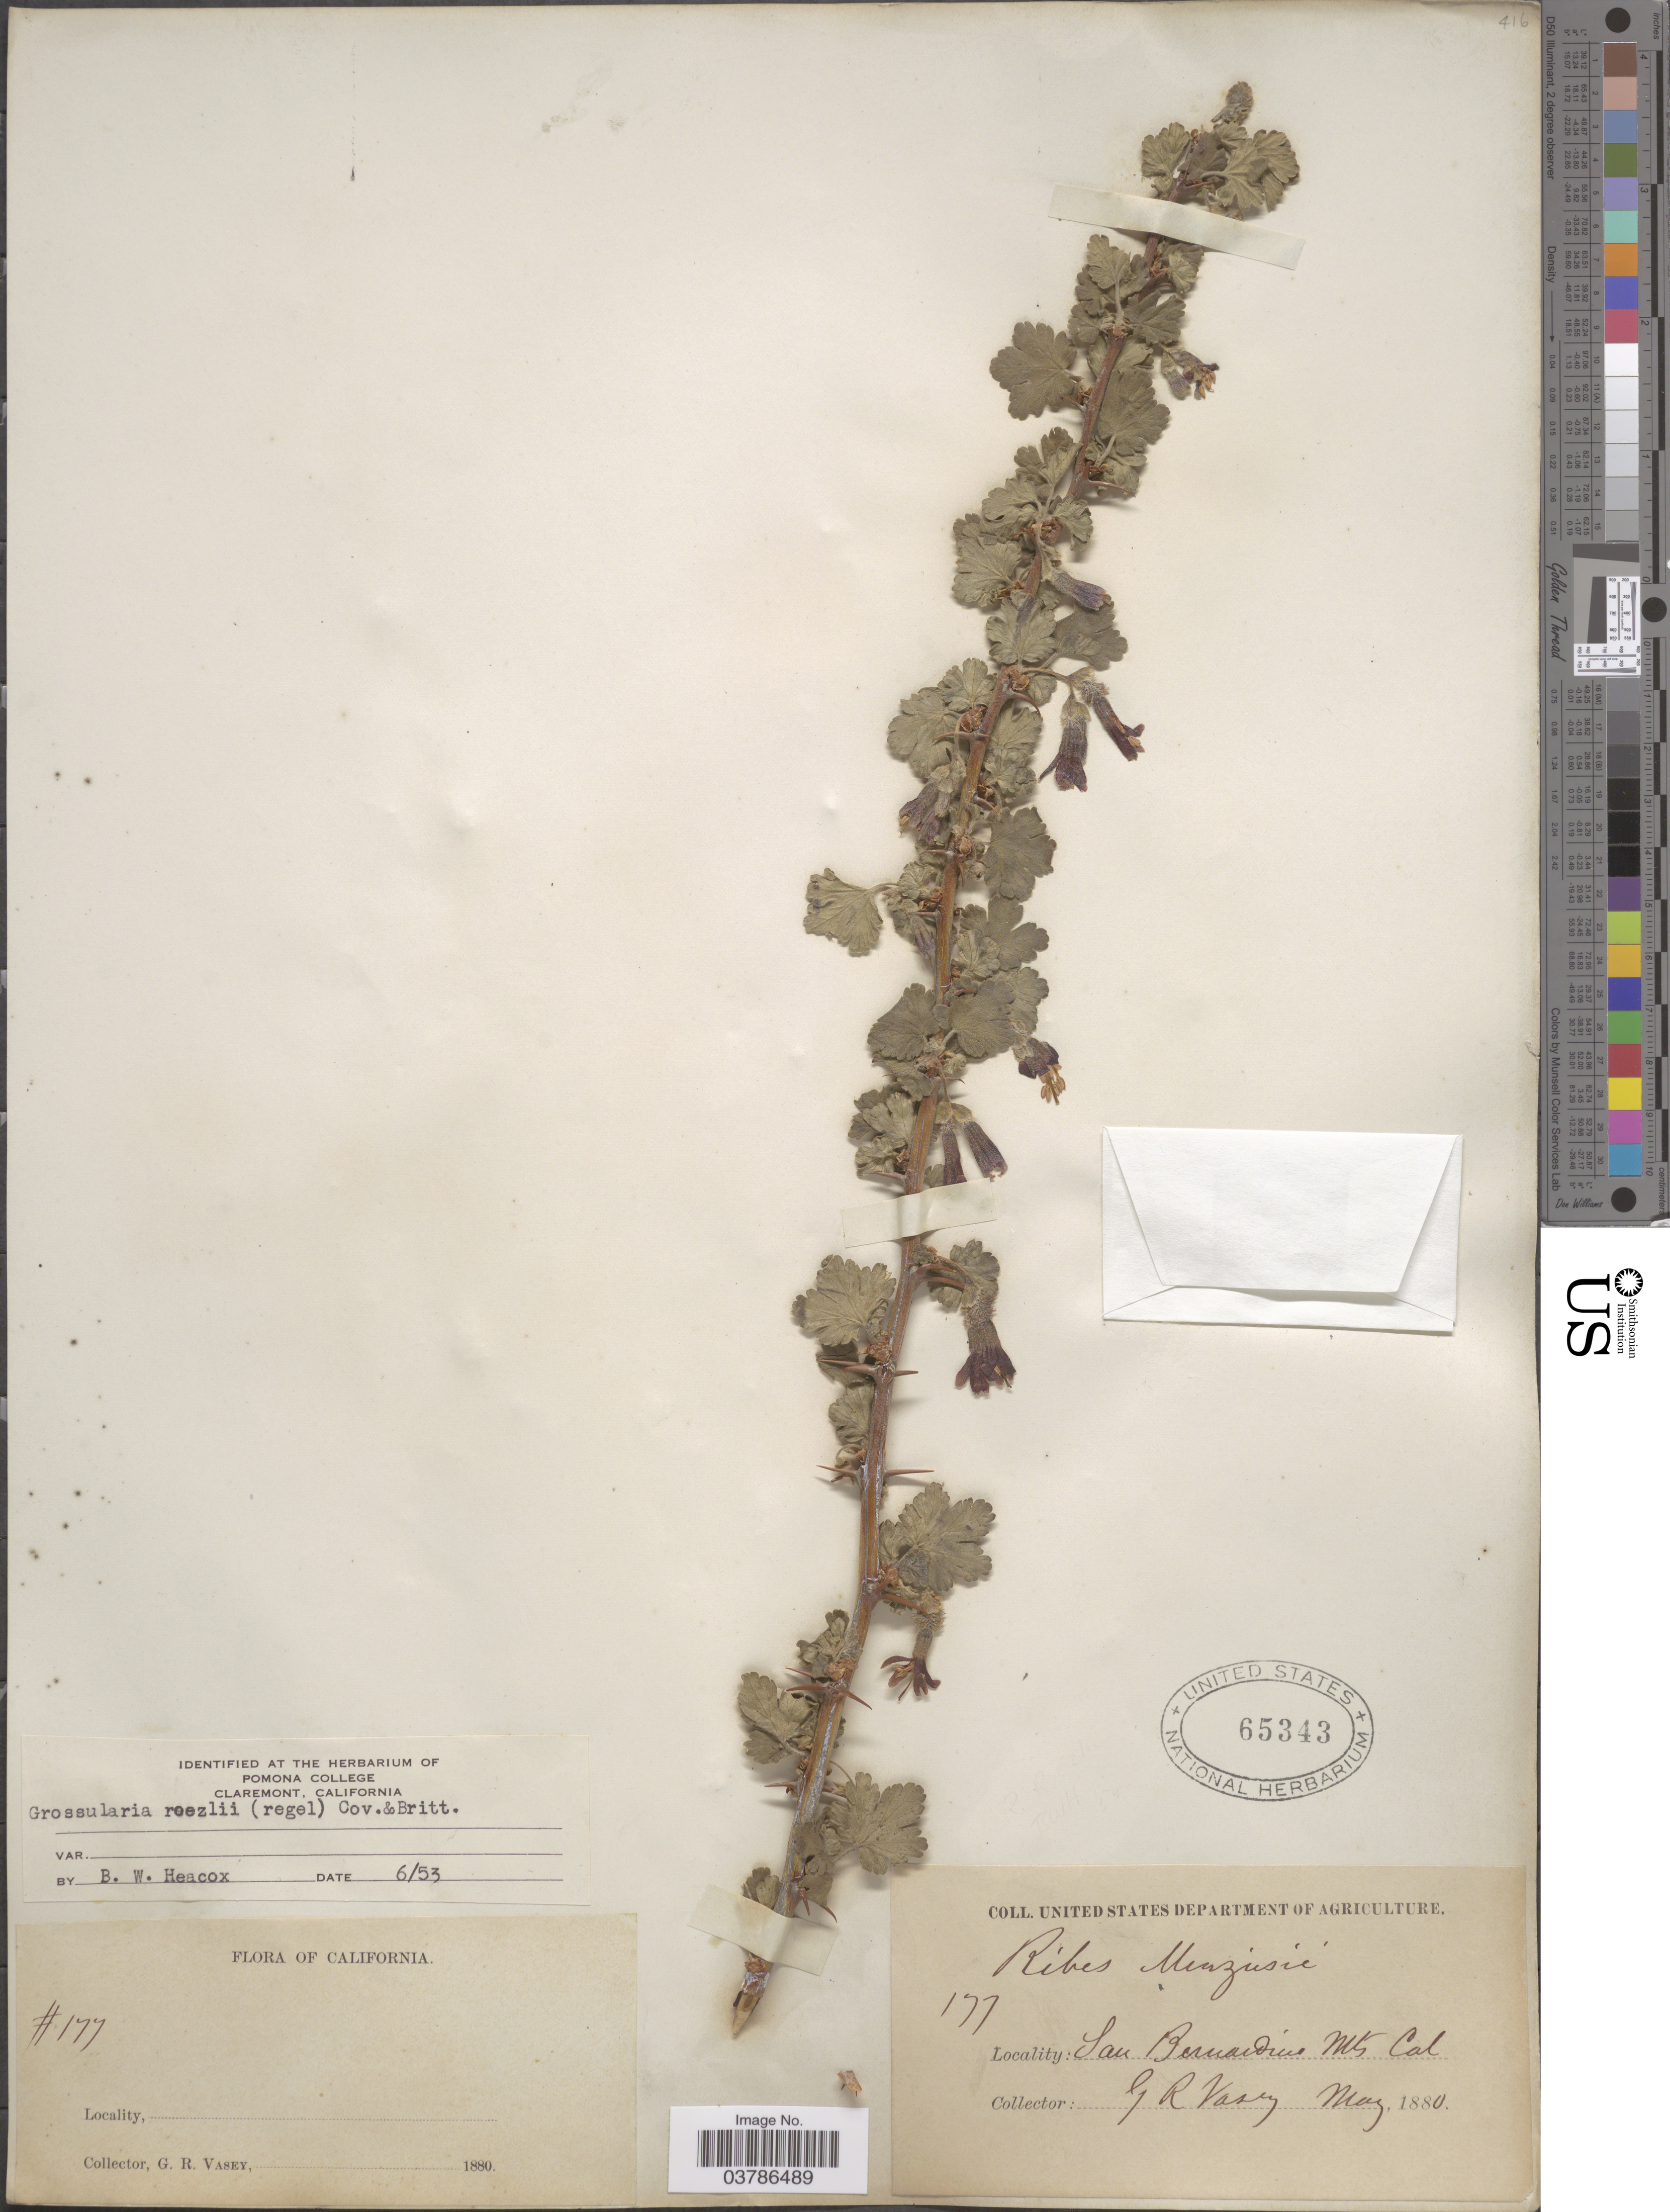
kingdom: Plantae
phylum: Tracheophyta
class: Magnoliopsida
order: Saxifragales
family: Grossulariaceae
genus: Ribes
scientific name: Ribes roezlii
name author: Regel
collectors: G. R. Vasey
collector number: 177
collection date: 1880-05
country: United States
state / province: California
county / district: San Bernardino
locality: San Bernardino Mts.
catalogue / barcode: US 65343